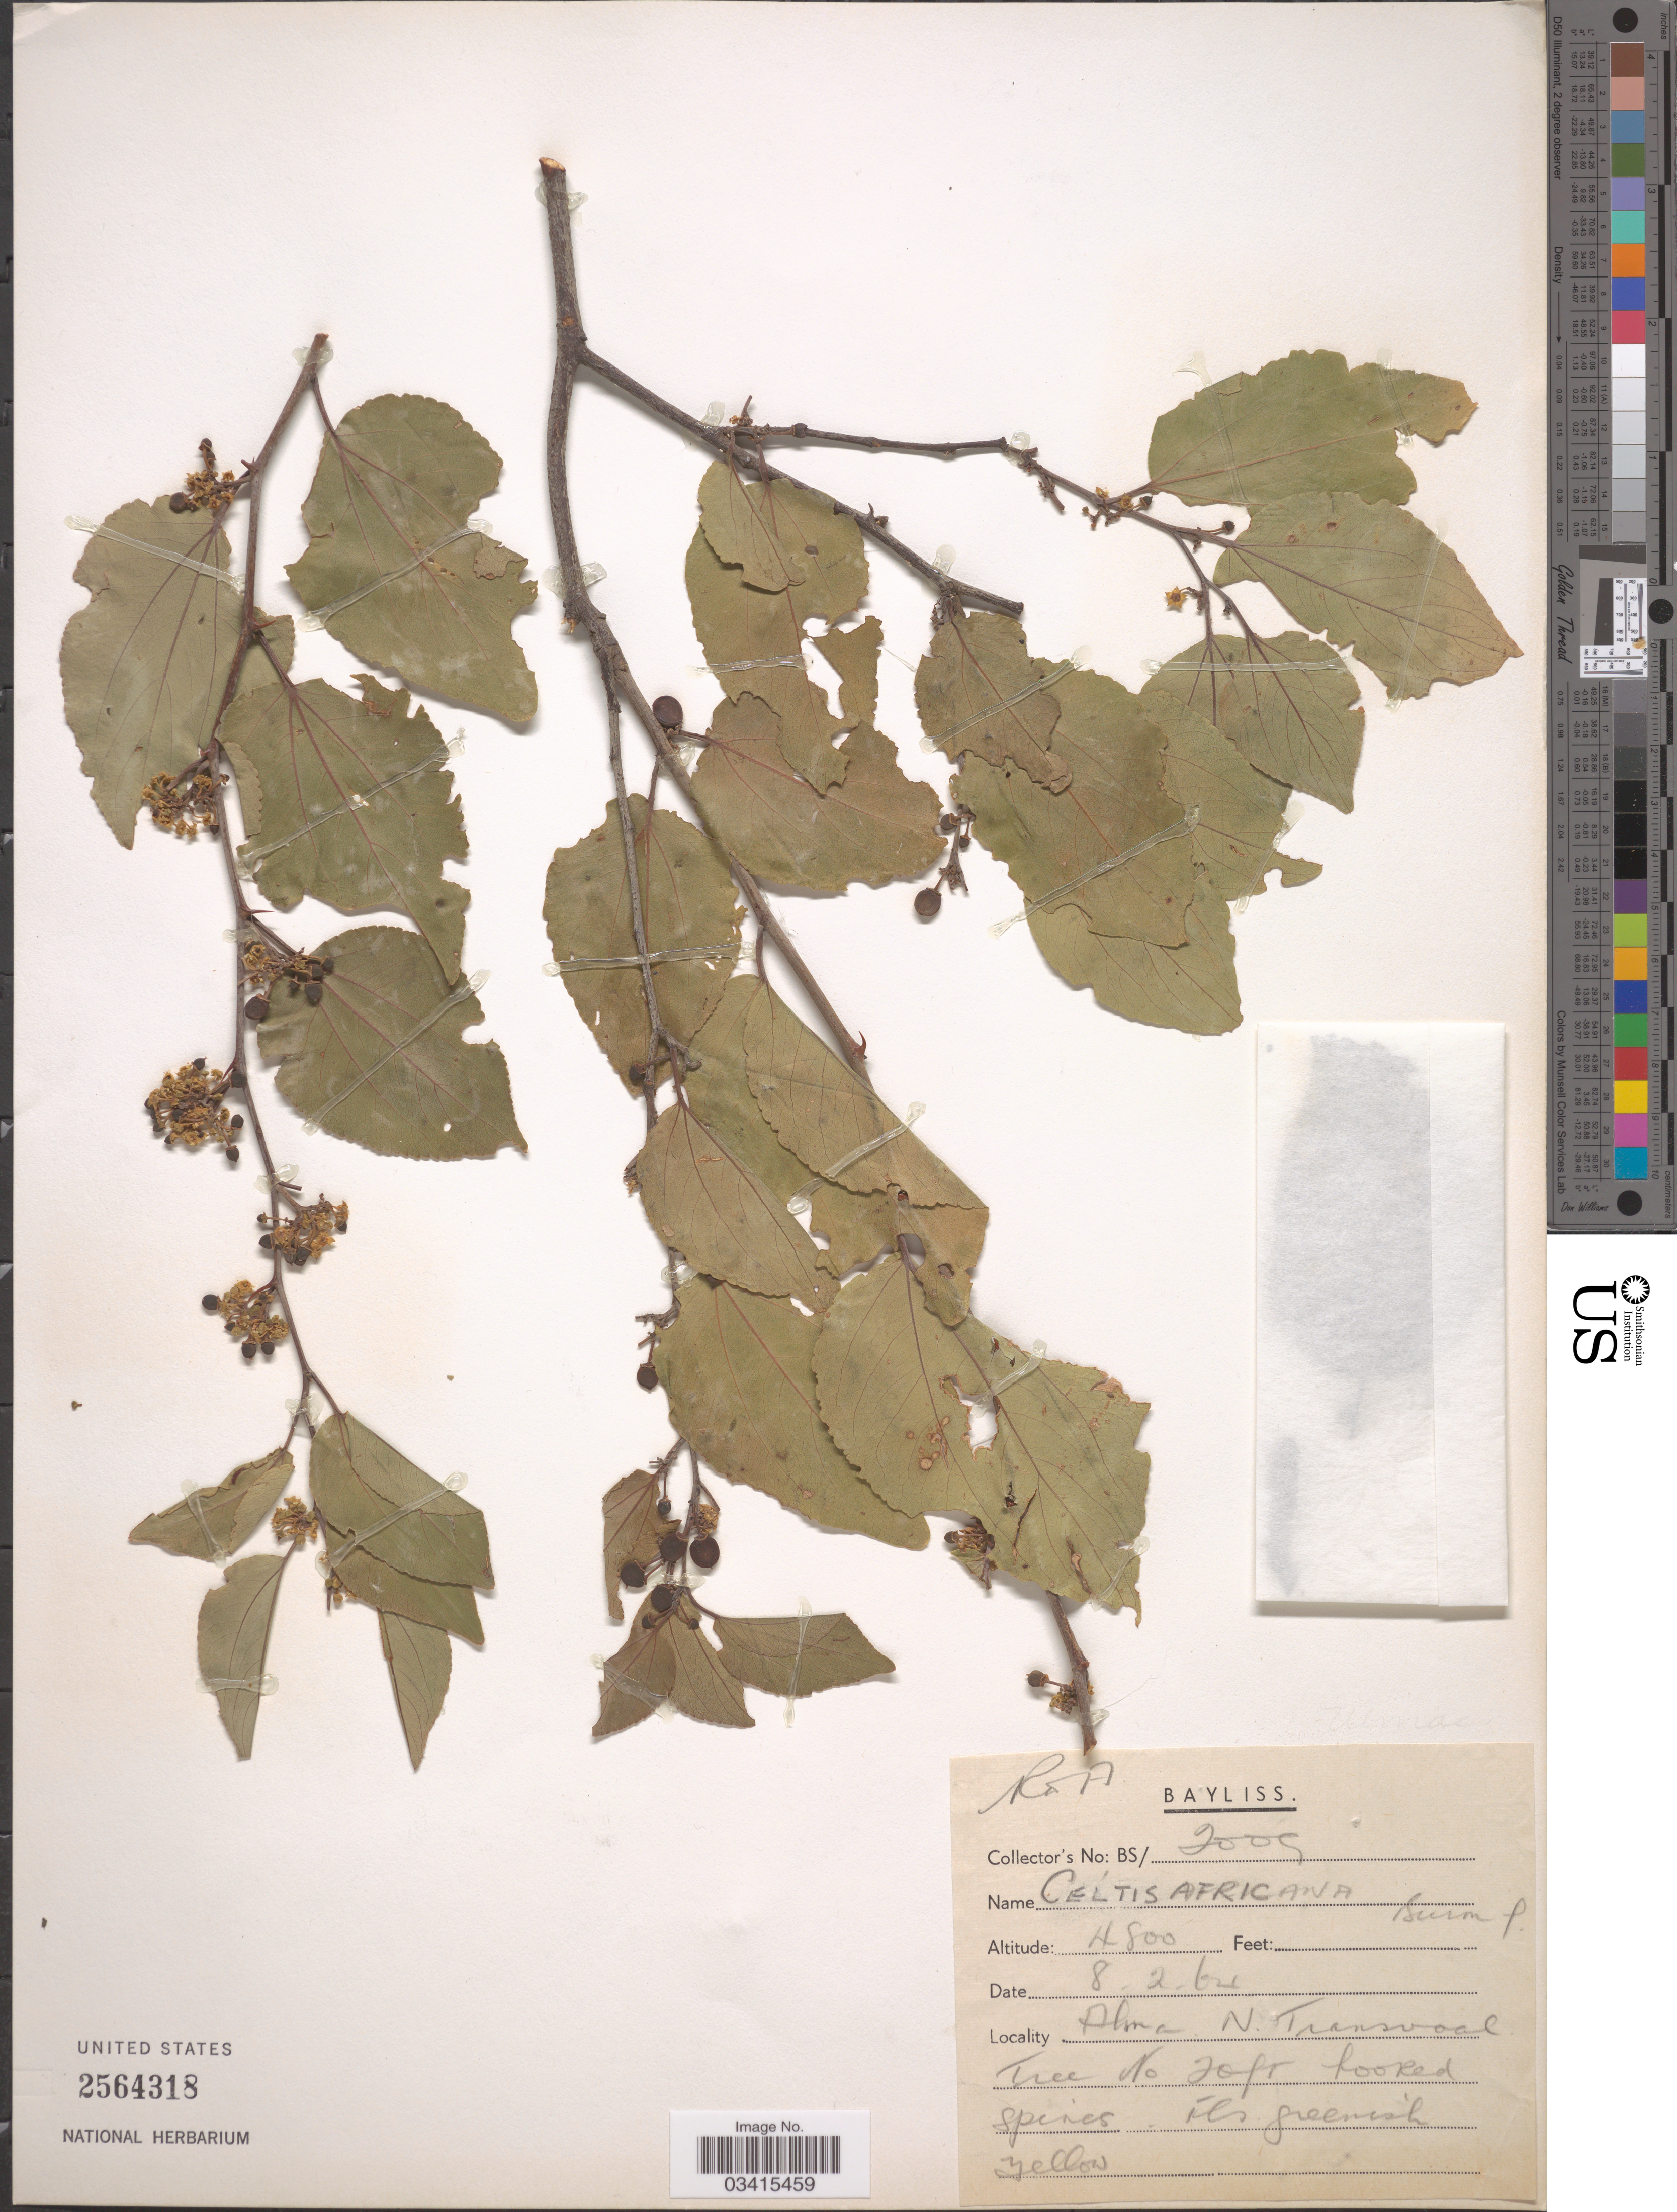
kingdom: Plantae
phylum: Tracheophyta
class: Magnoliopsida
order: Rosales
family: Cannabaceae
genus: Celtis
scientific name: Celtis africana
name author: Burm. f.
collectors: R. Bayliss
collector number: BS/2009*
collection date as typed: Transcribed d/m/y: 8/2/64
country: South Africa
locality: Alma N. Transvaal.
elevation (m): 1463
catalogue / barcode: US 2564318